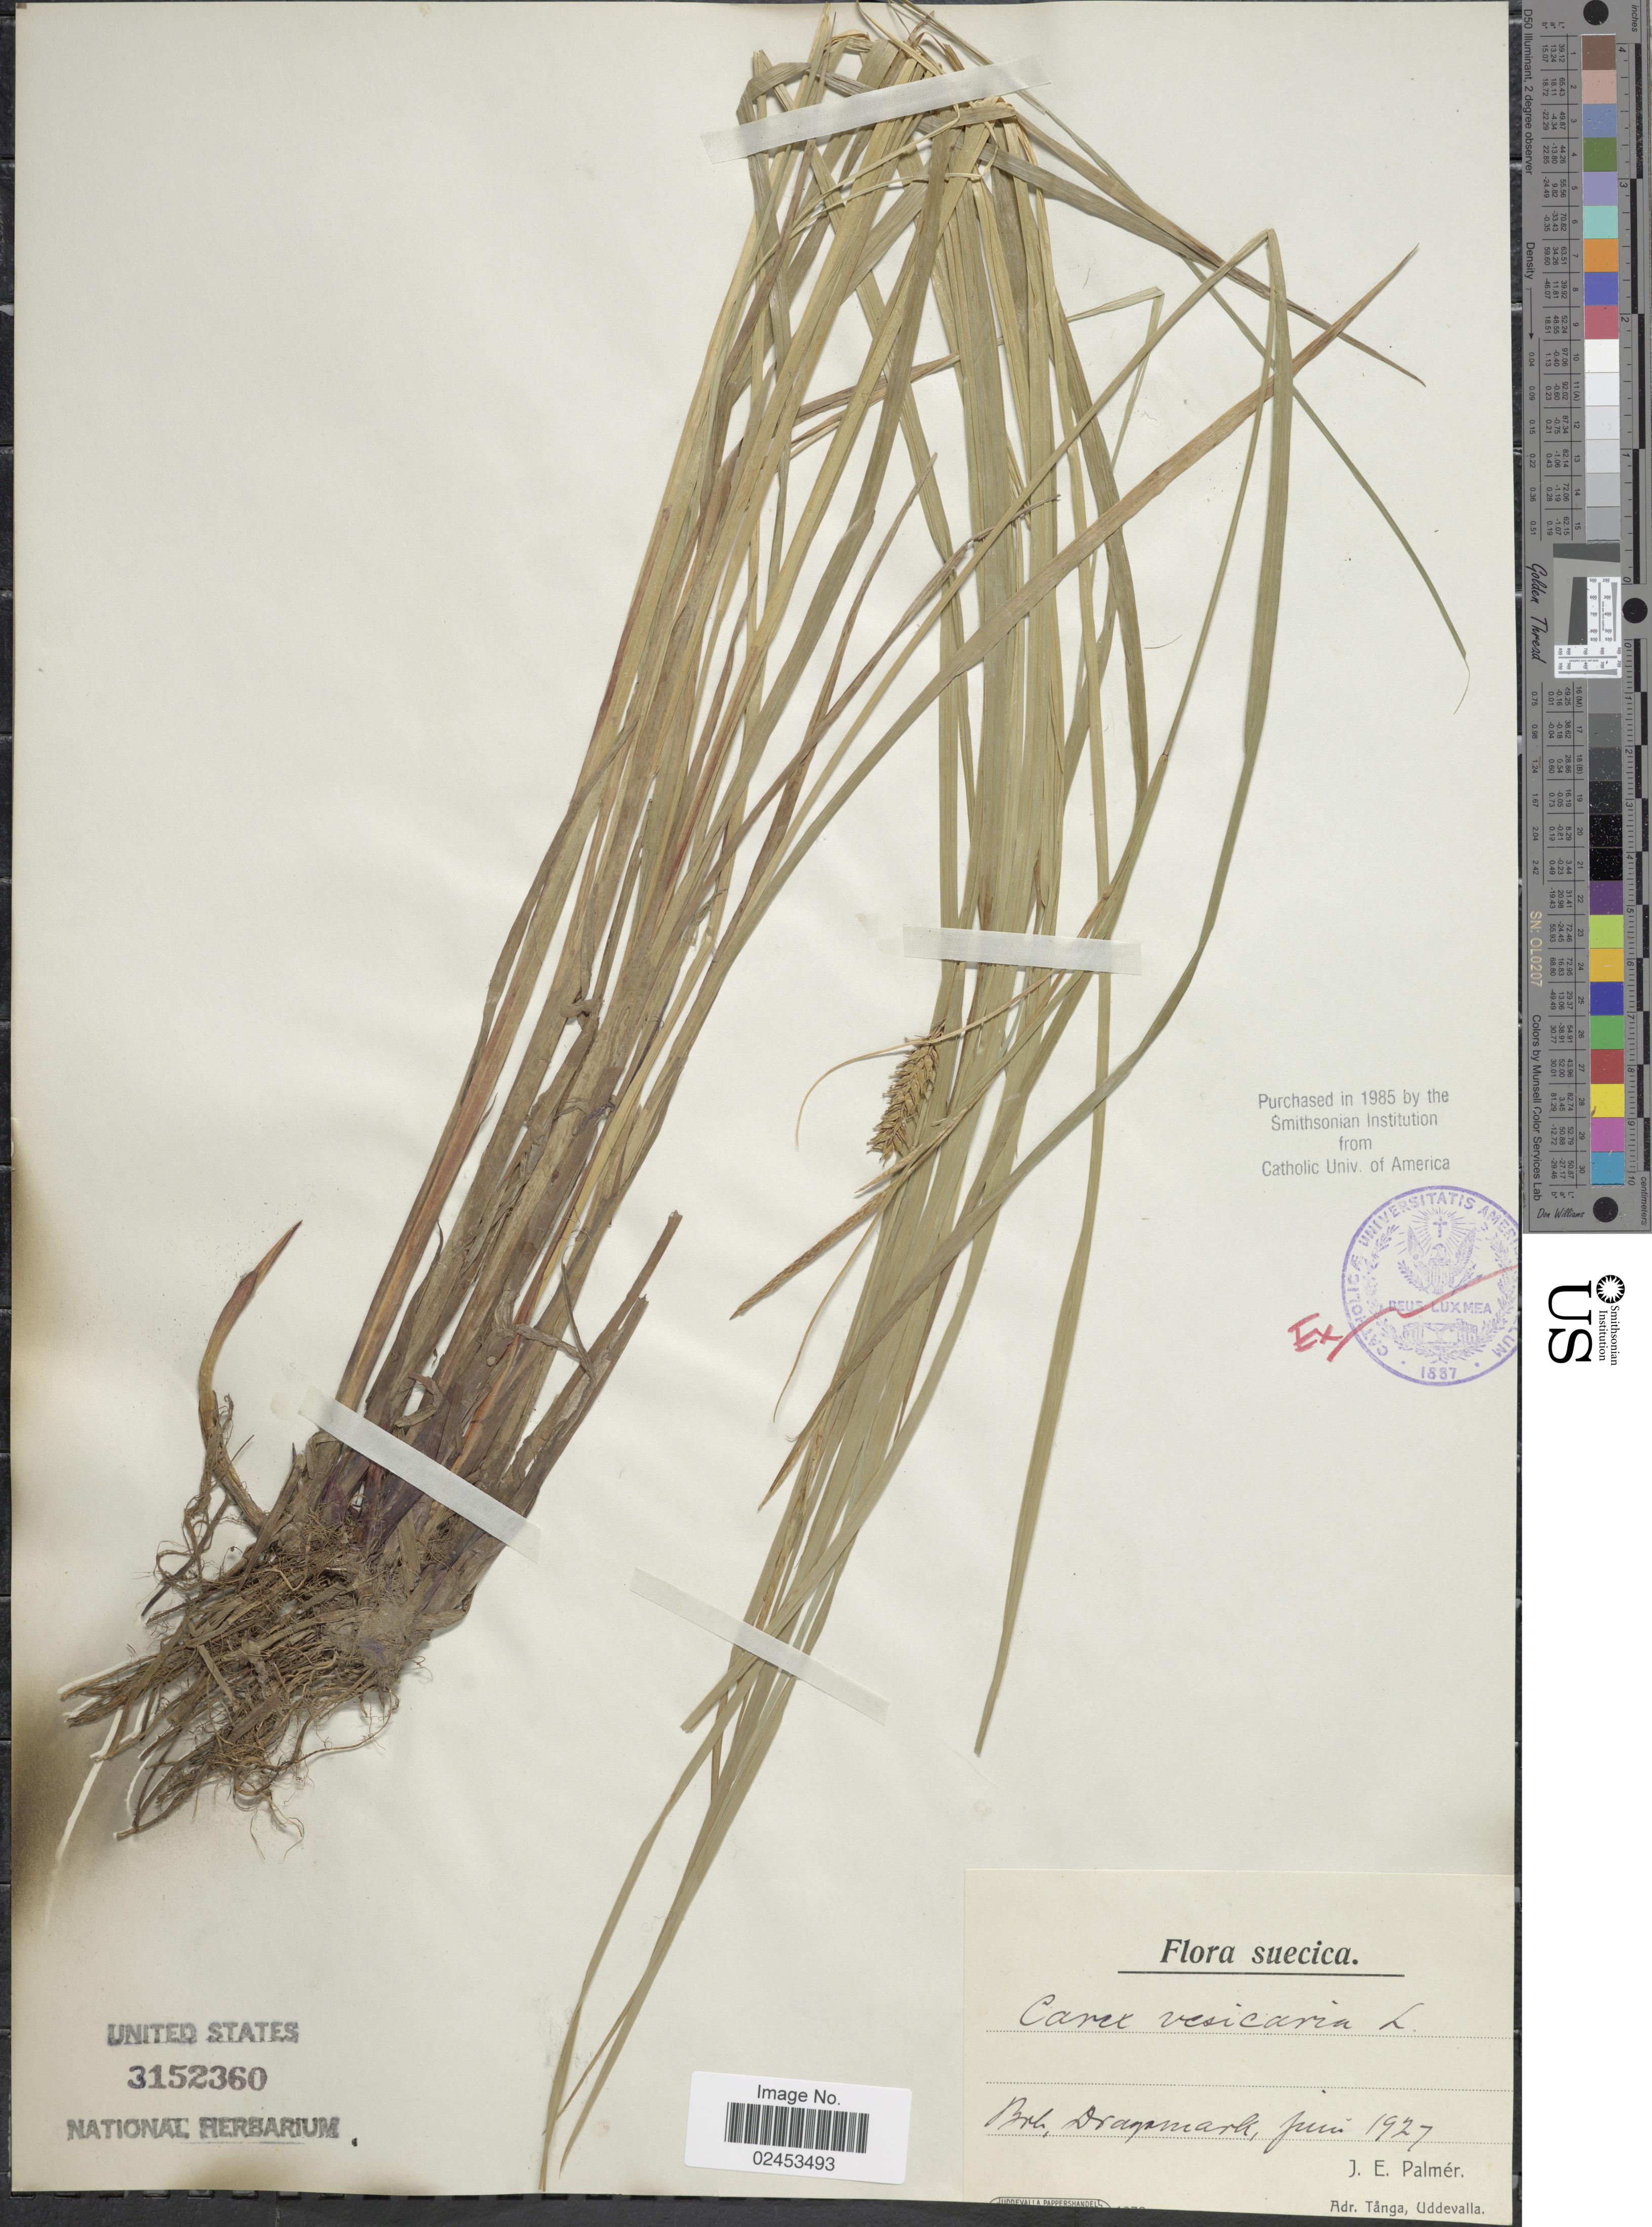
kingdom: Plantae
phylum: Tracheophyta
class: Liliopsida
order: Poales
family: Cyperaceae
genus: Carex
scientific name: Carex vesicaria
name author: L.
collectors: J. Palmer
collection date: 1927-06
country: Sweden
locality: Suecica, Brb, Dragamark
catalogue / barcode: US 3152360